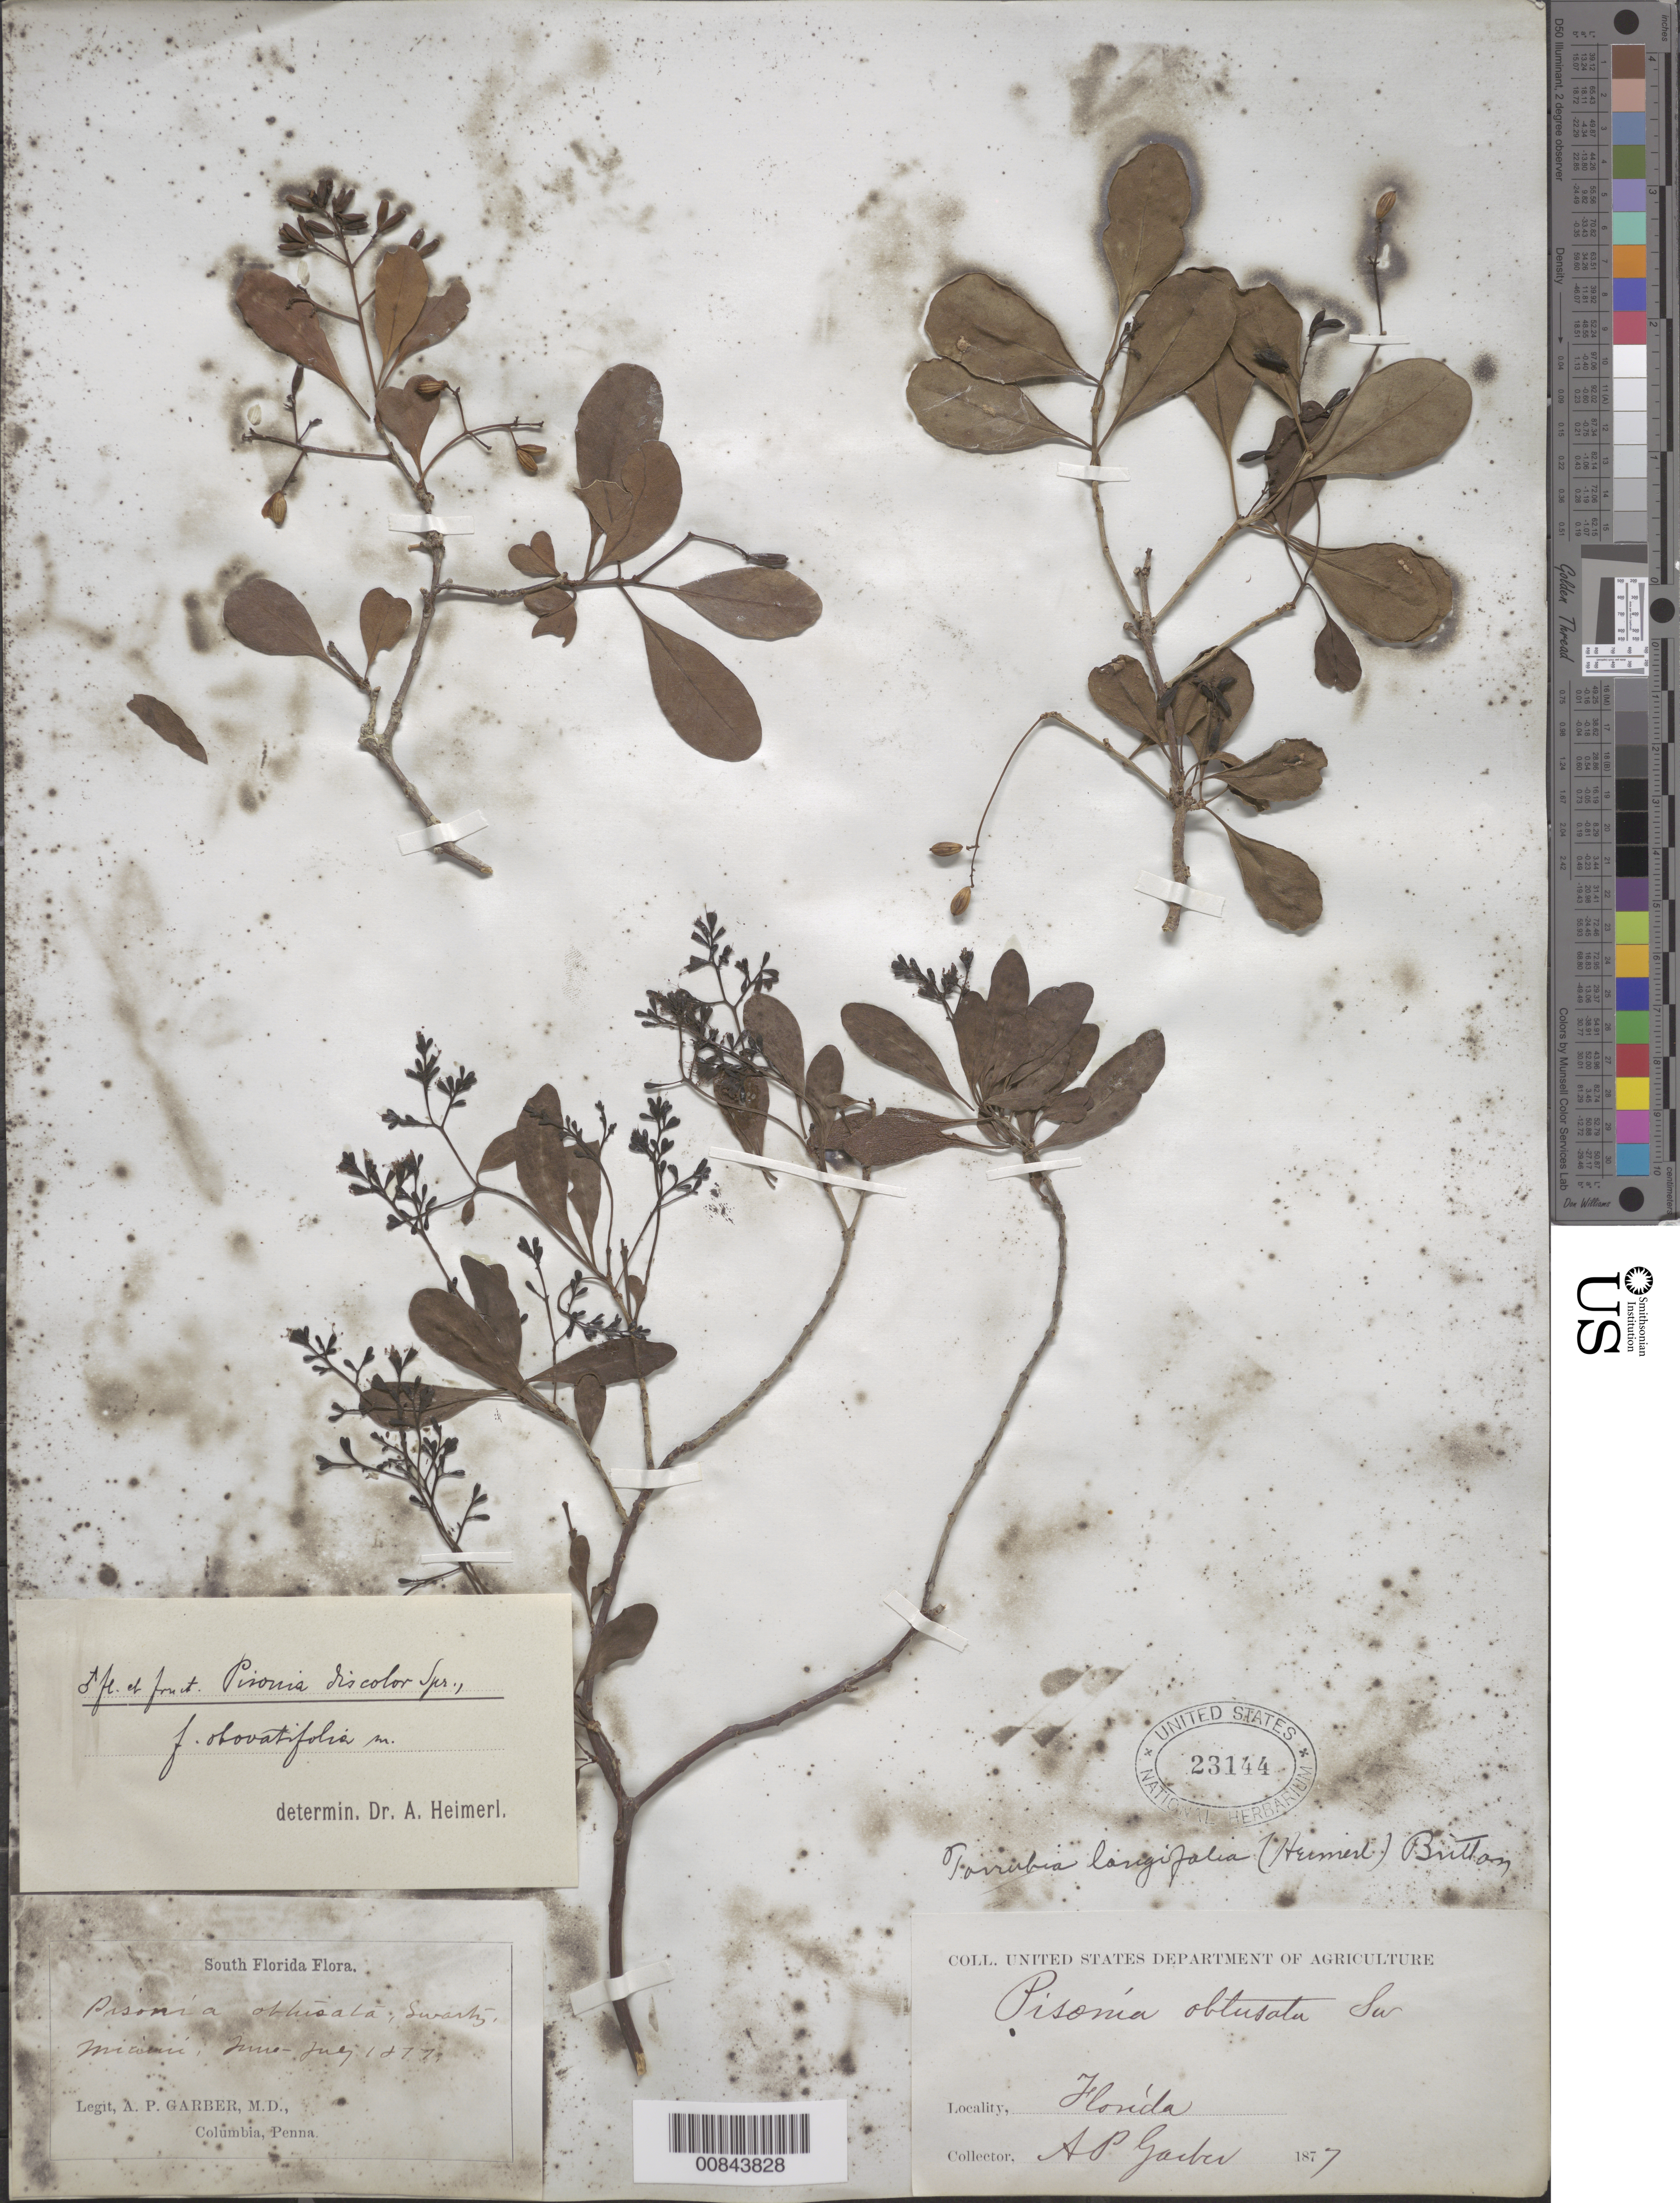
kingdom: Plantae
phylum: Tracheophyta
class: Magnoliopsida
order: Caryophyllales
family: Nyctaginaceae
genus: Guapira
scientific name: Guapira discolor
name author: (Spreng.) Little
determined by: Strong, Mark T., (BOT), Smithsonian Institution - National Museum of Natural History (UNITED STATES)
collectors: A. P. Garber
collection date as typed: Jun 1877 to -- Jul 1877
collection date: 1877-06/1877-07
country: United States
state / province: Florida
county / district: Miami-Dade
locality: Miami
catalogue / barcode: US 23144